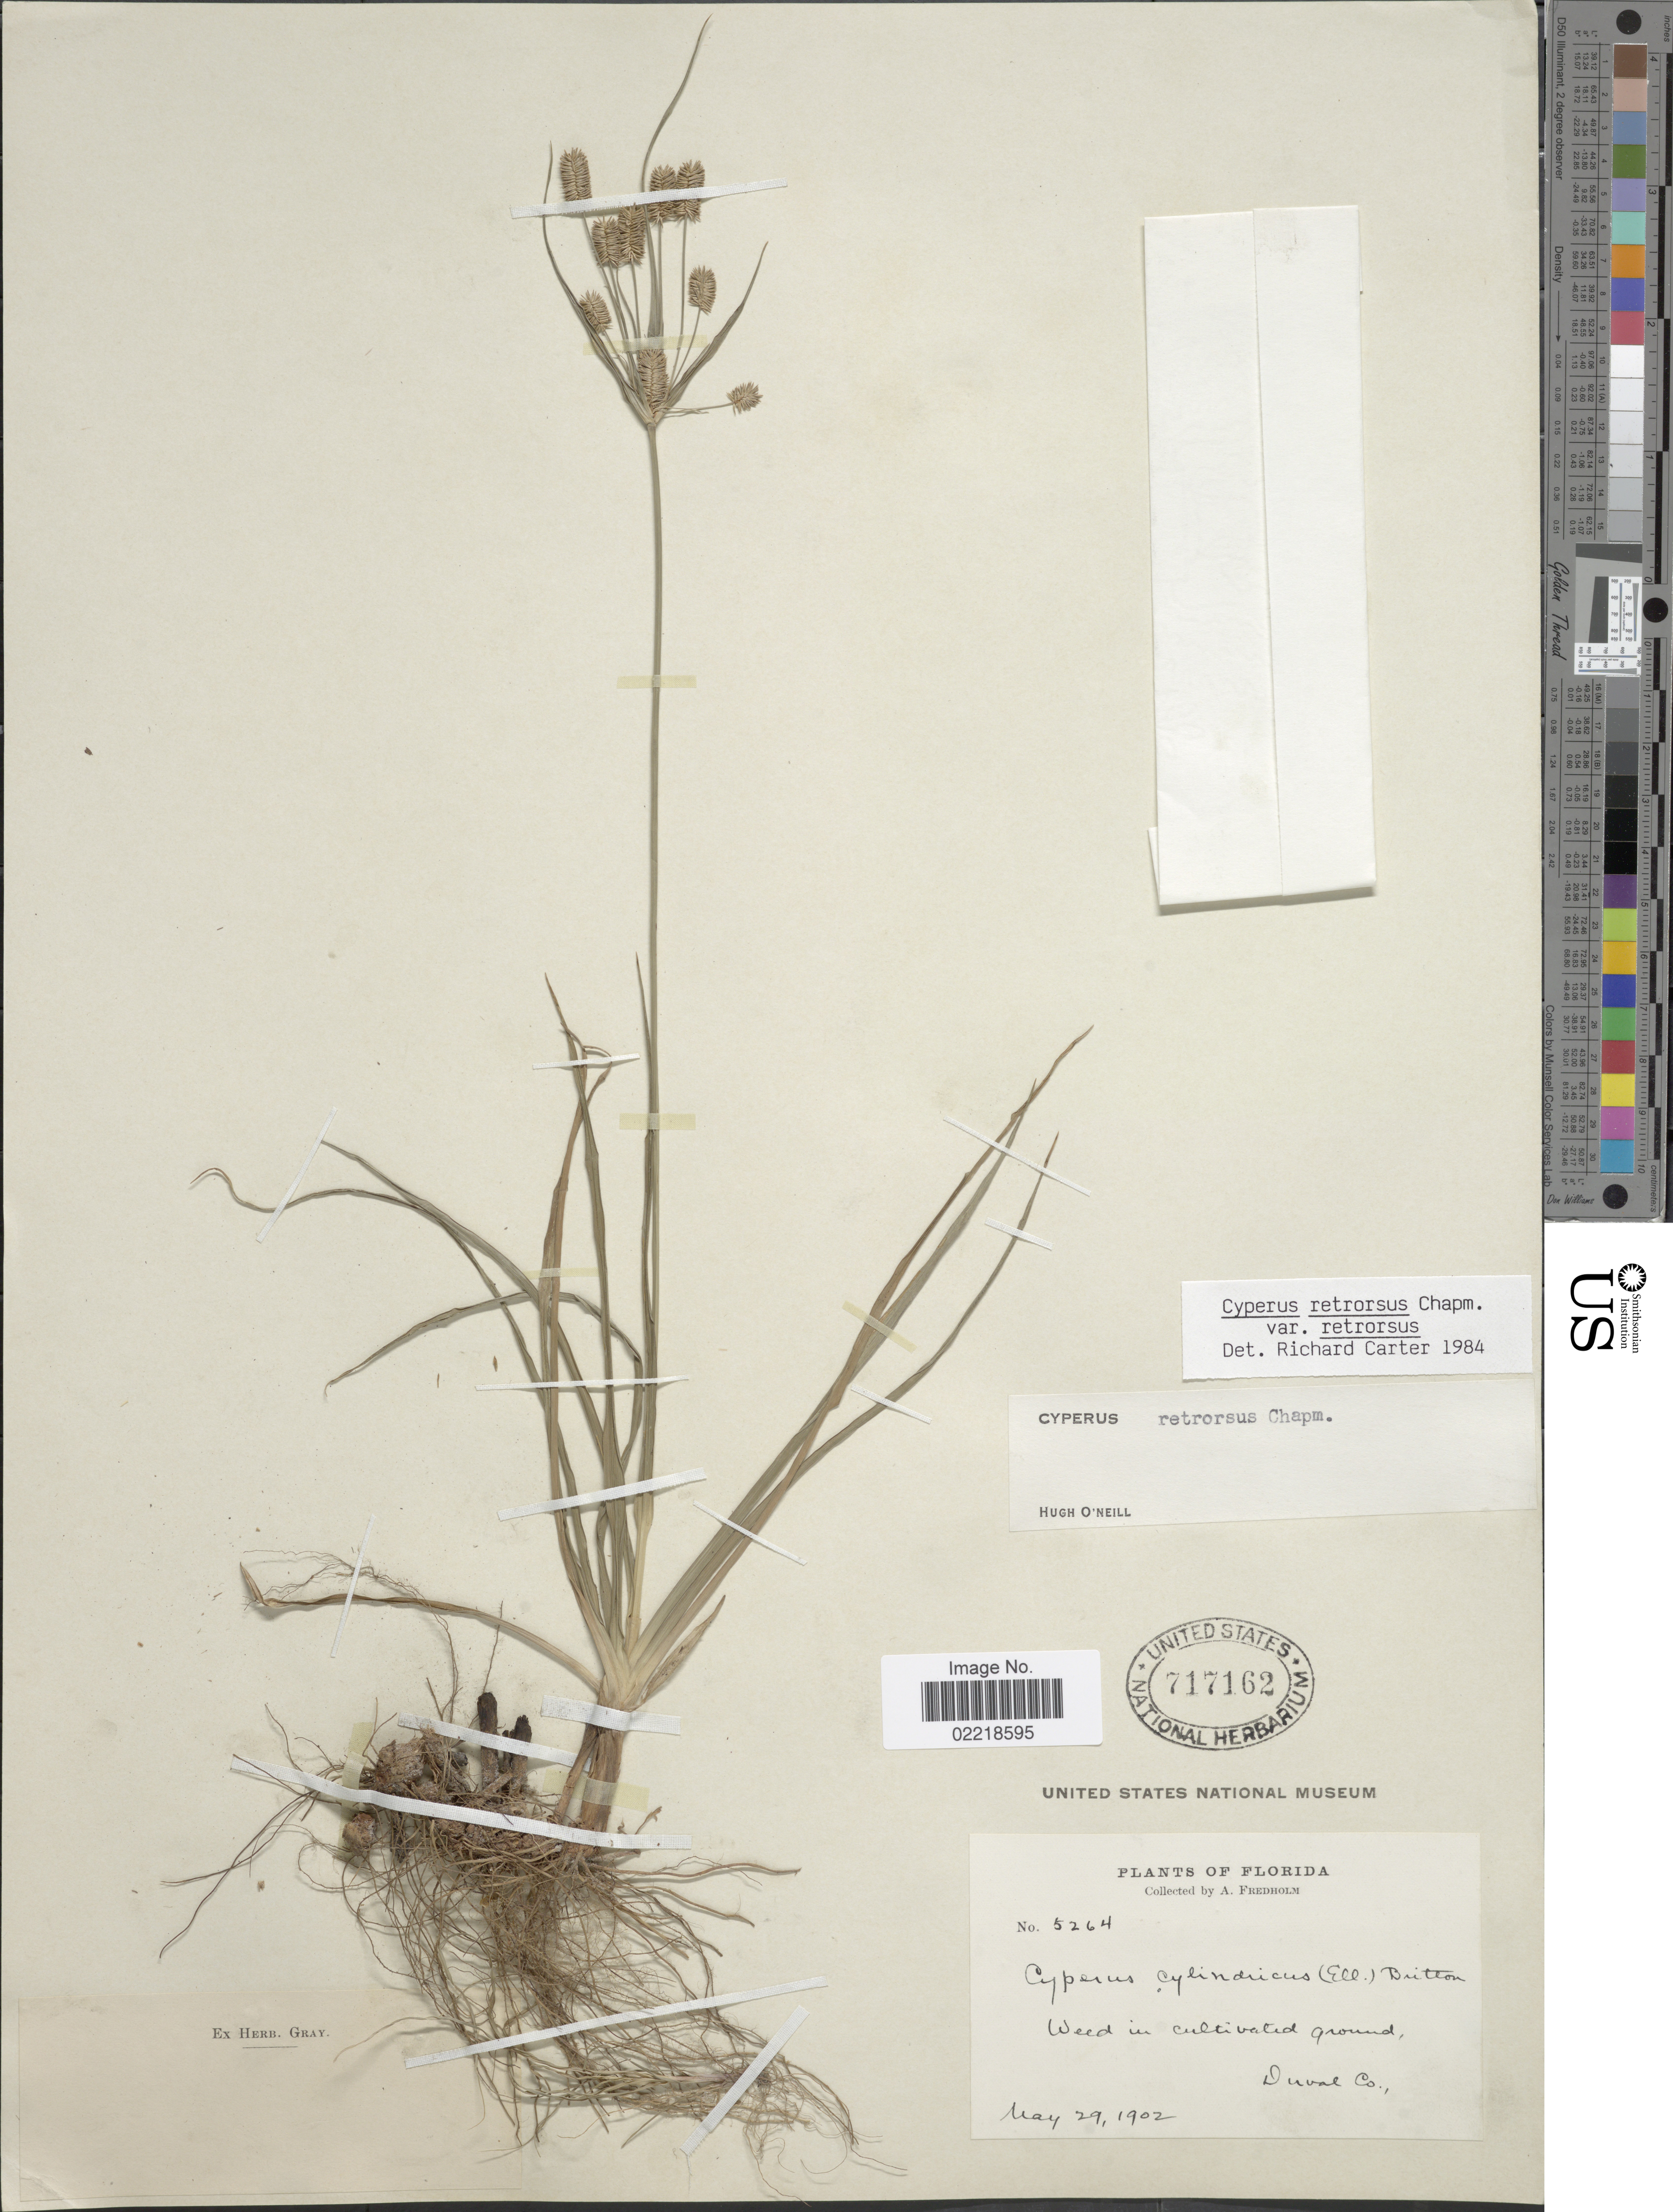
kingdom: Plantae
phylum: Tracheophyta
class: Liliopsida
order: Poales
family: Cyperaceae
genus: Cyperus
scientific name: Cyperus retrorsus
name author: Chapm.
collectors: A. Fredholm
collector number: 5264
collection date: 1902-05-29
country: United States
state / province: Florida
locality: Weed in cultivated ground, Duval Co.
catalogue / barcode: US 717162